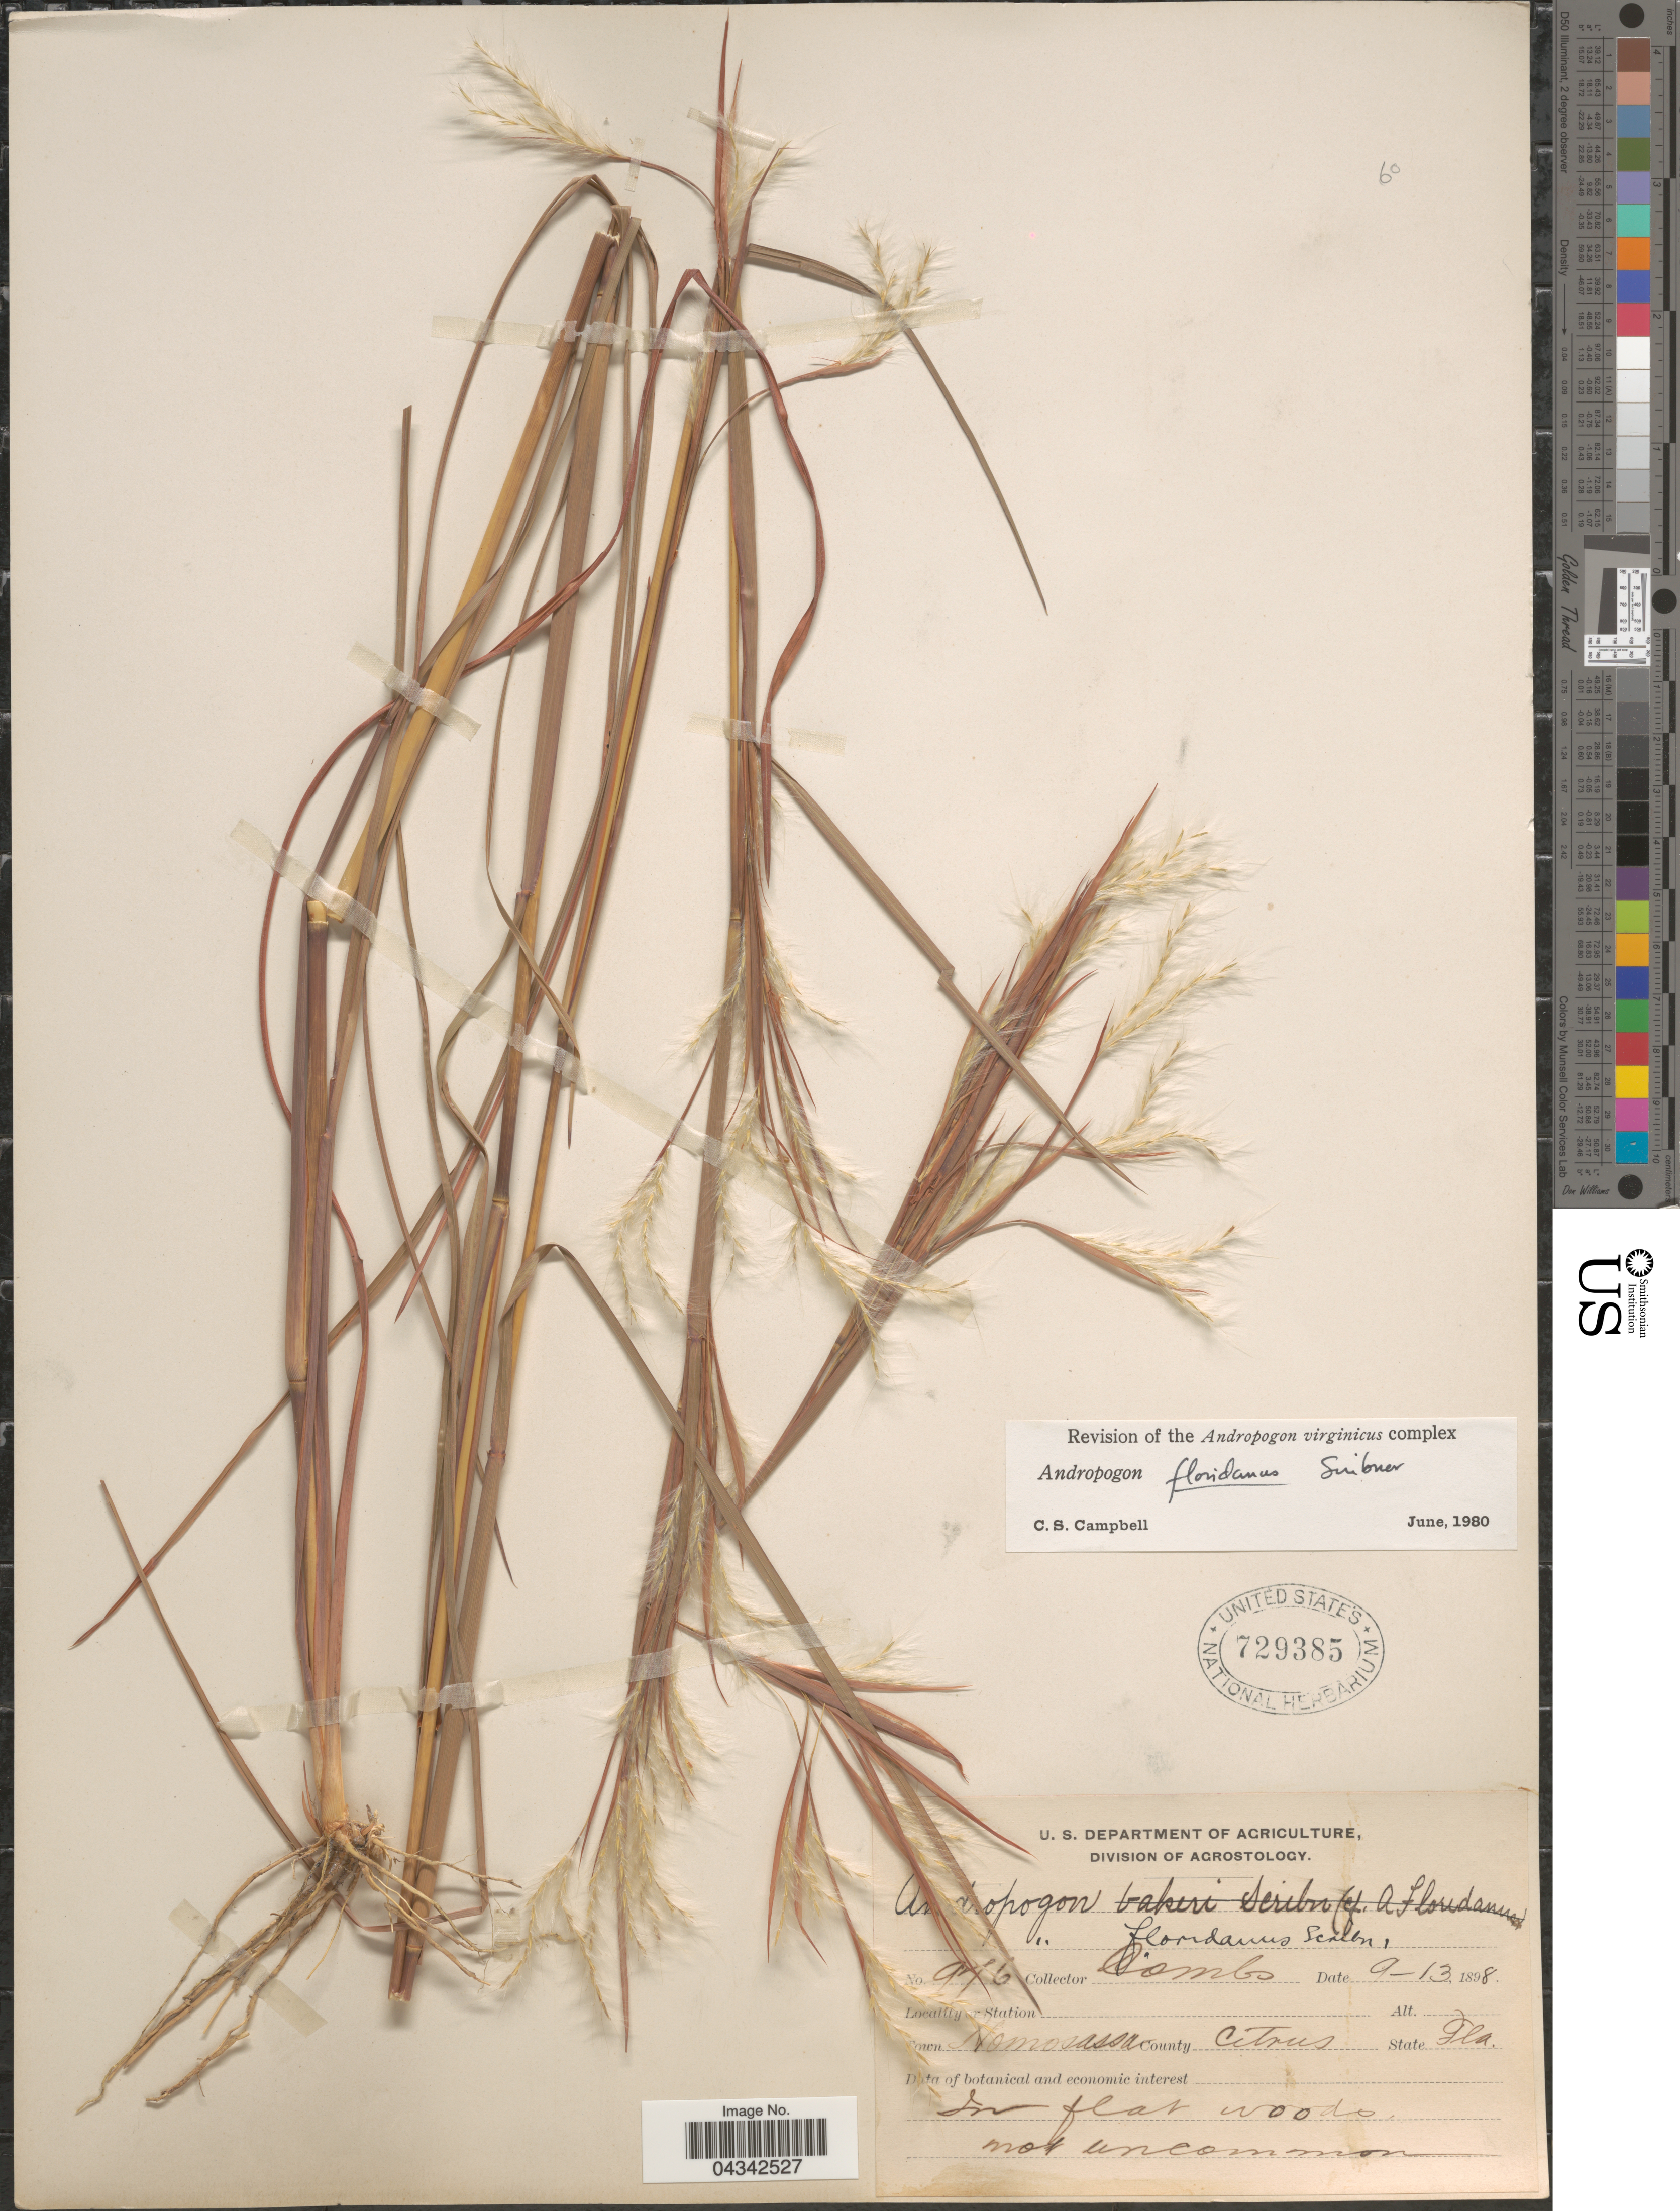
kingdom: Plantae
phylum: Tracheophyta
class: Liliopsida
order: Poales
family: Poaceae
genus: Andropogon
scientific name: Andropogon floridanus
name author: Scribn.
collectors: -. Combs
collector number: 976*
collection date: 1898-09-13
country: United States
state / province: Florida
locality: Town Nomosassa. County Citrus.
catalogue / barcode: US 729385